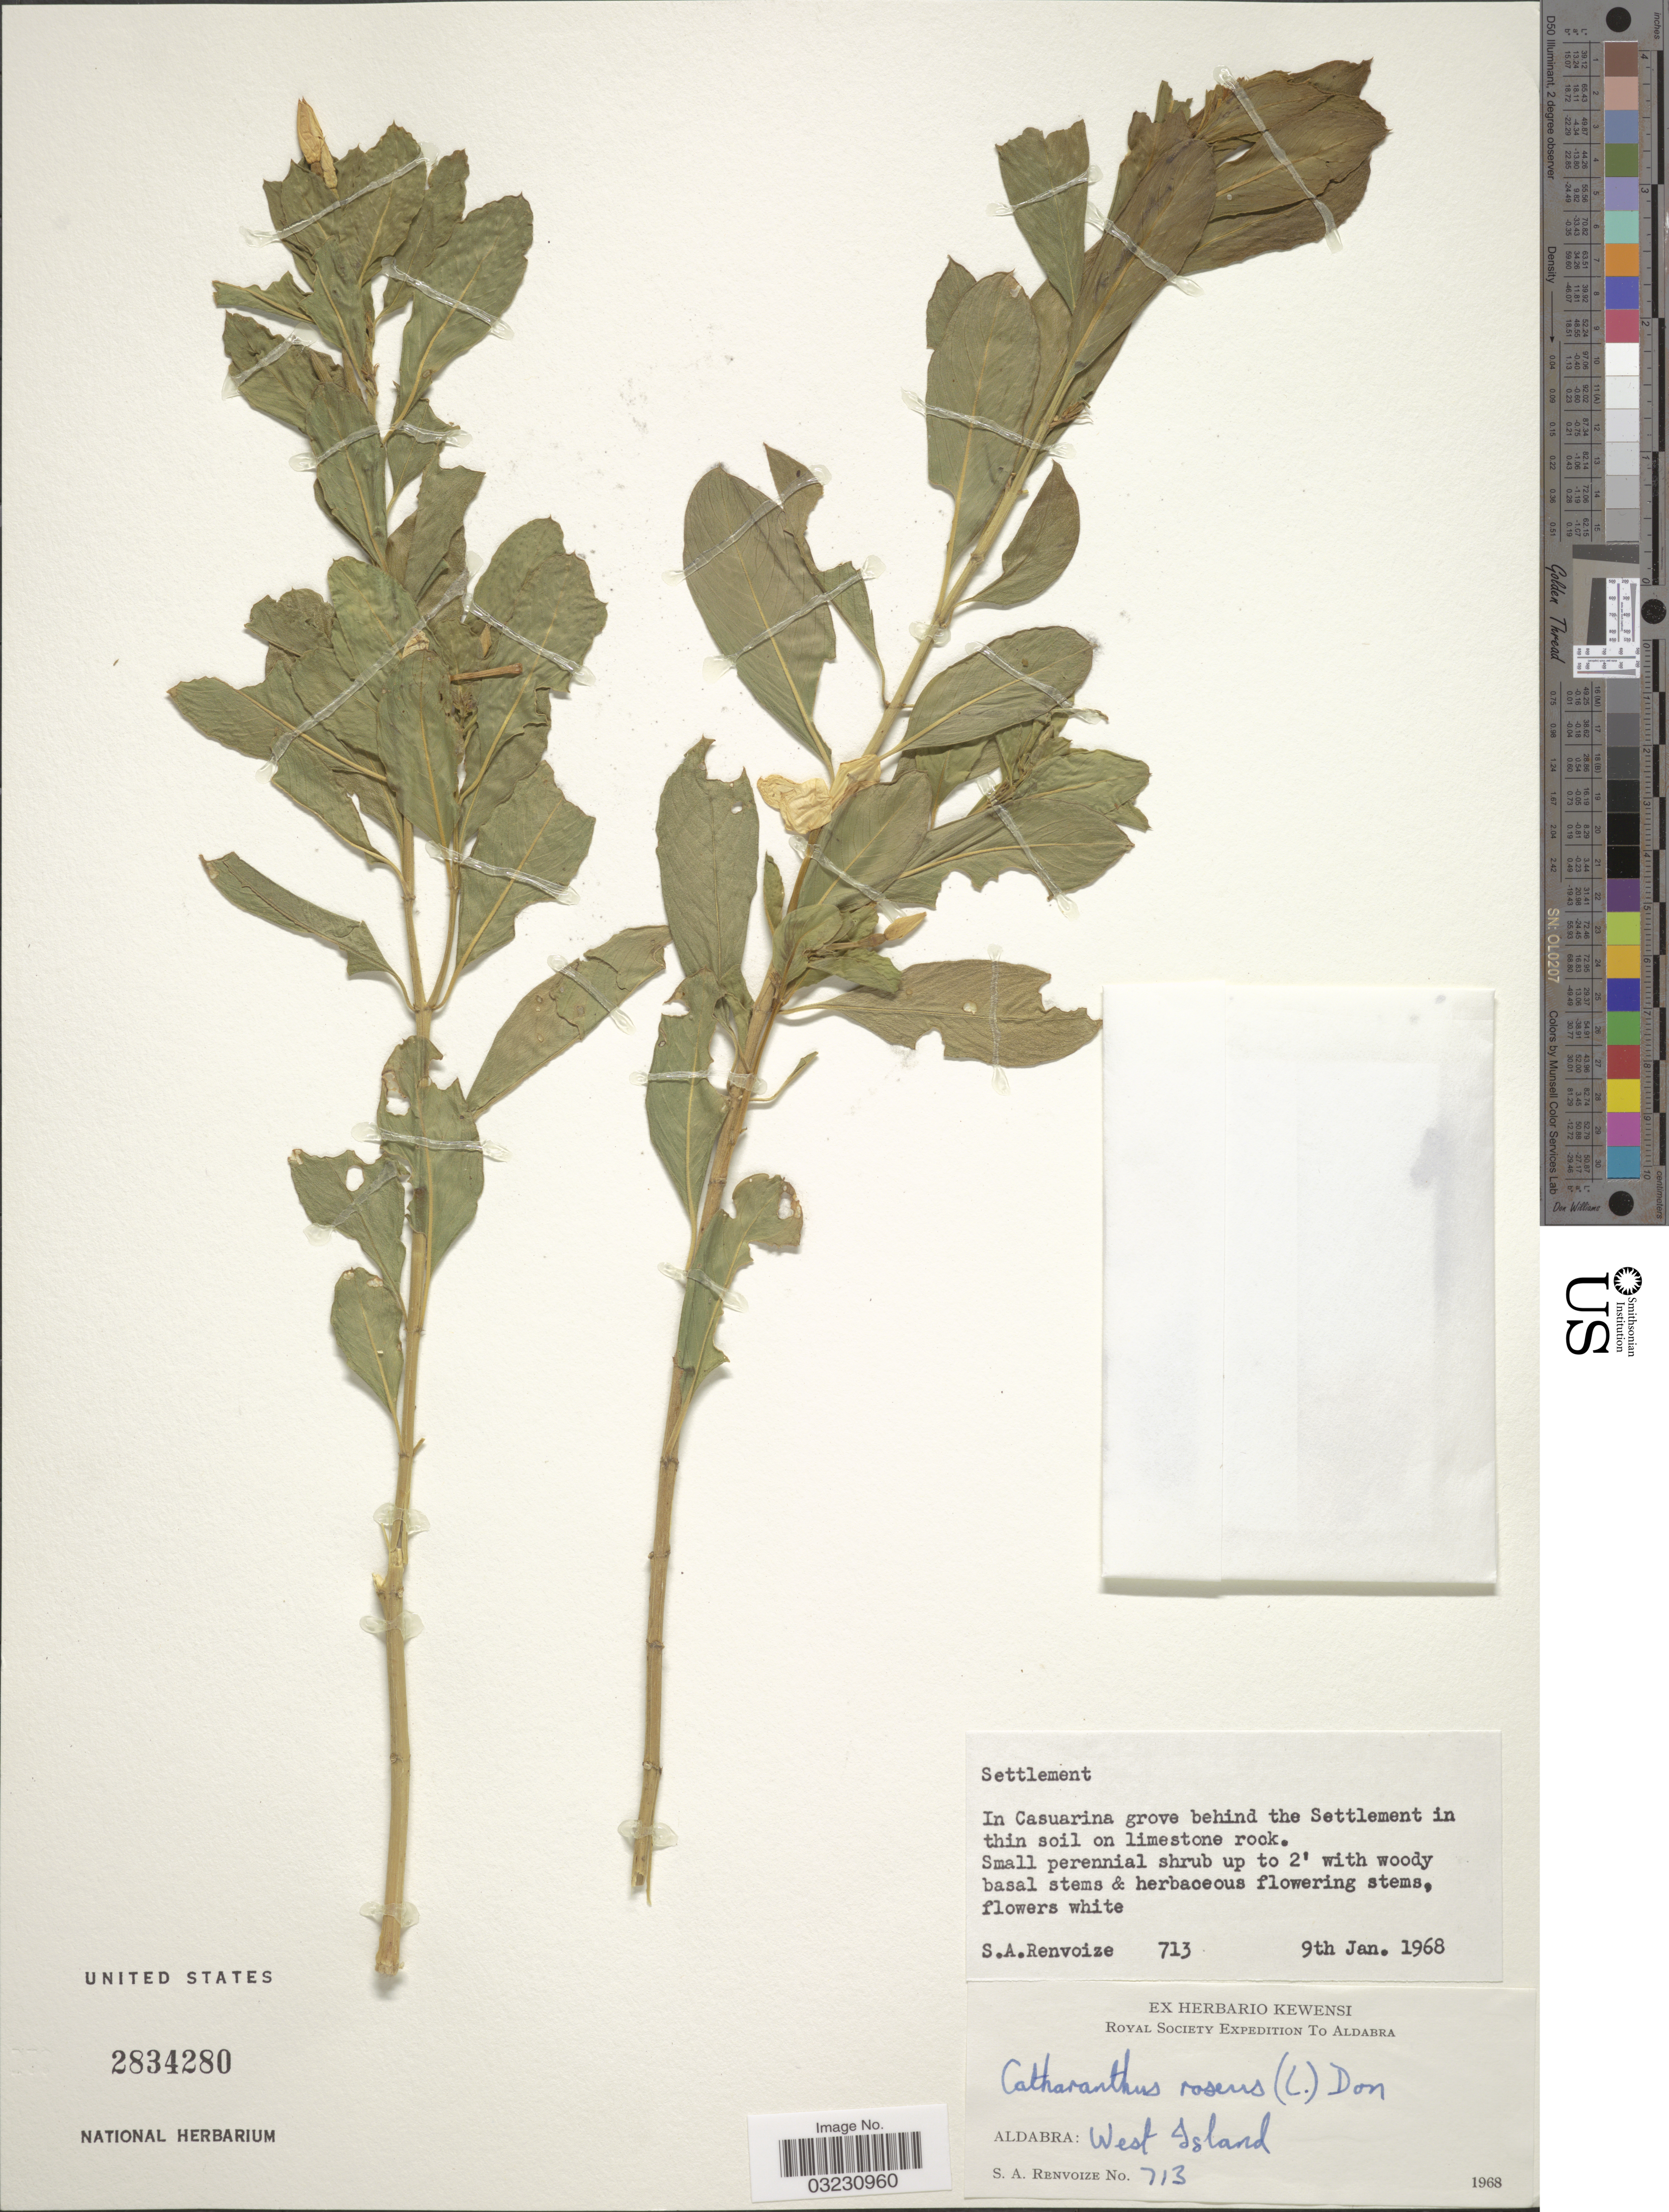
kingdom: Plantae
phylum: Tracheophyta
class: Magnoliopsida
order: Gentianales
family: Apocynaceae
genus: Catharanthus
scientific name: Catharanthus roseus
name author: (L.) G. Don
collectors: S. A. Renvoize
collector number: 713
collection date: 1968-01-09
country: Seychelles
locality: Aldabra: West Island. In Casuarina grove behind the Settlement in thin soil.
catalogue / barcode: US 2834280